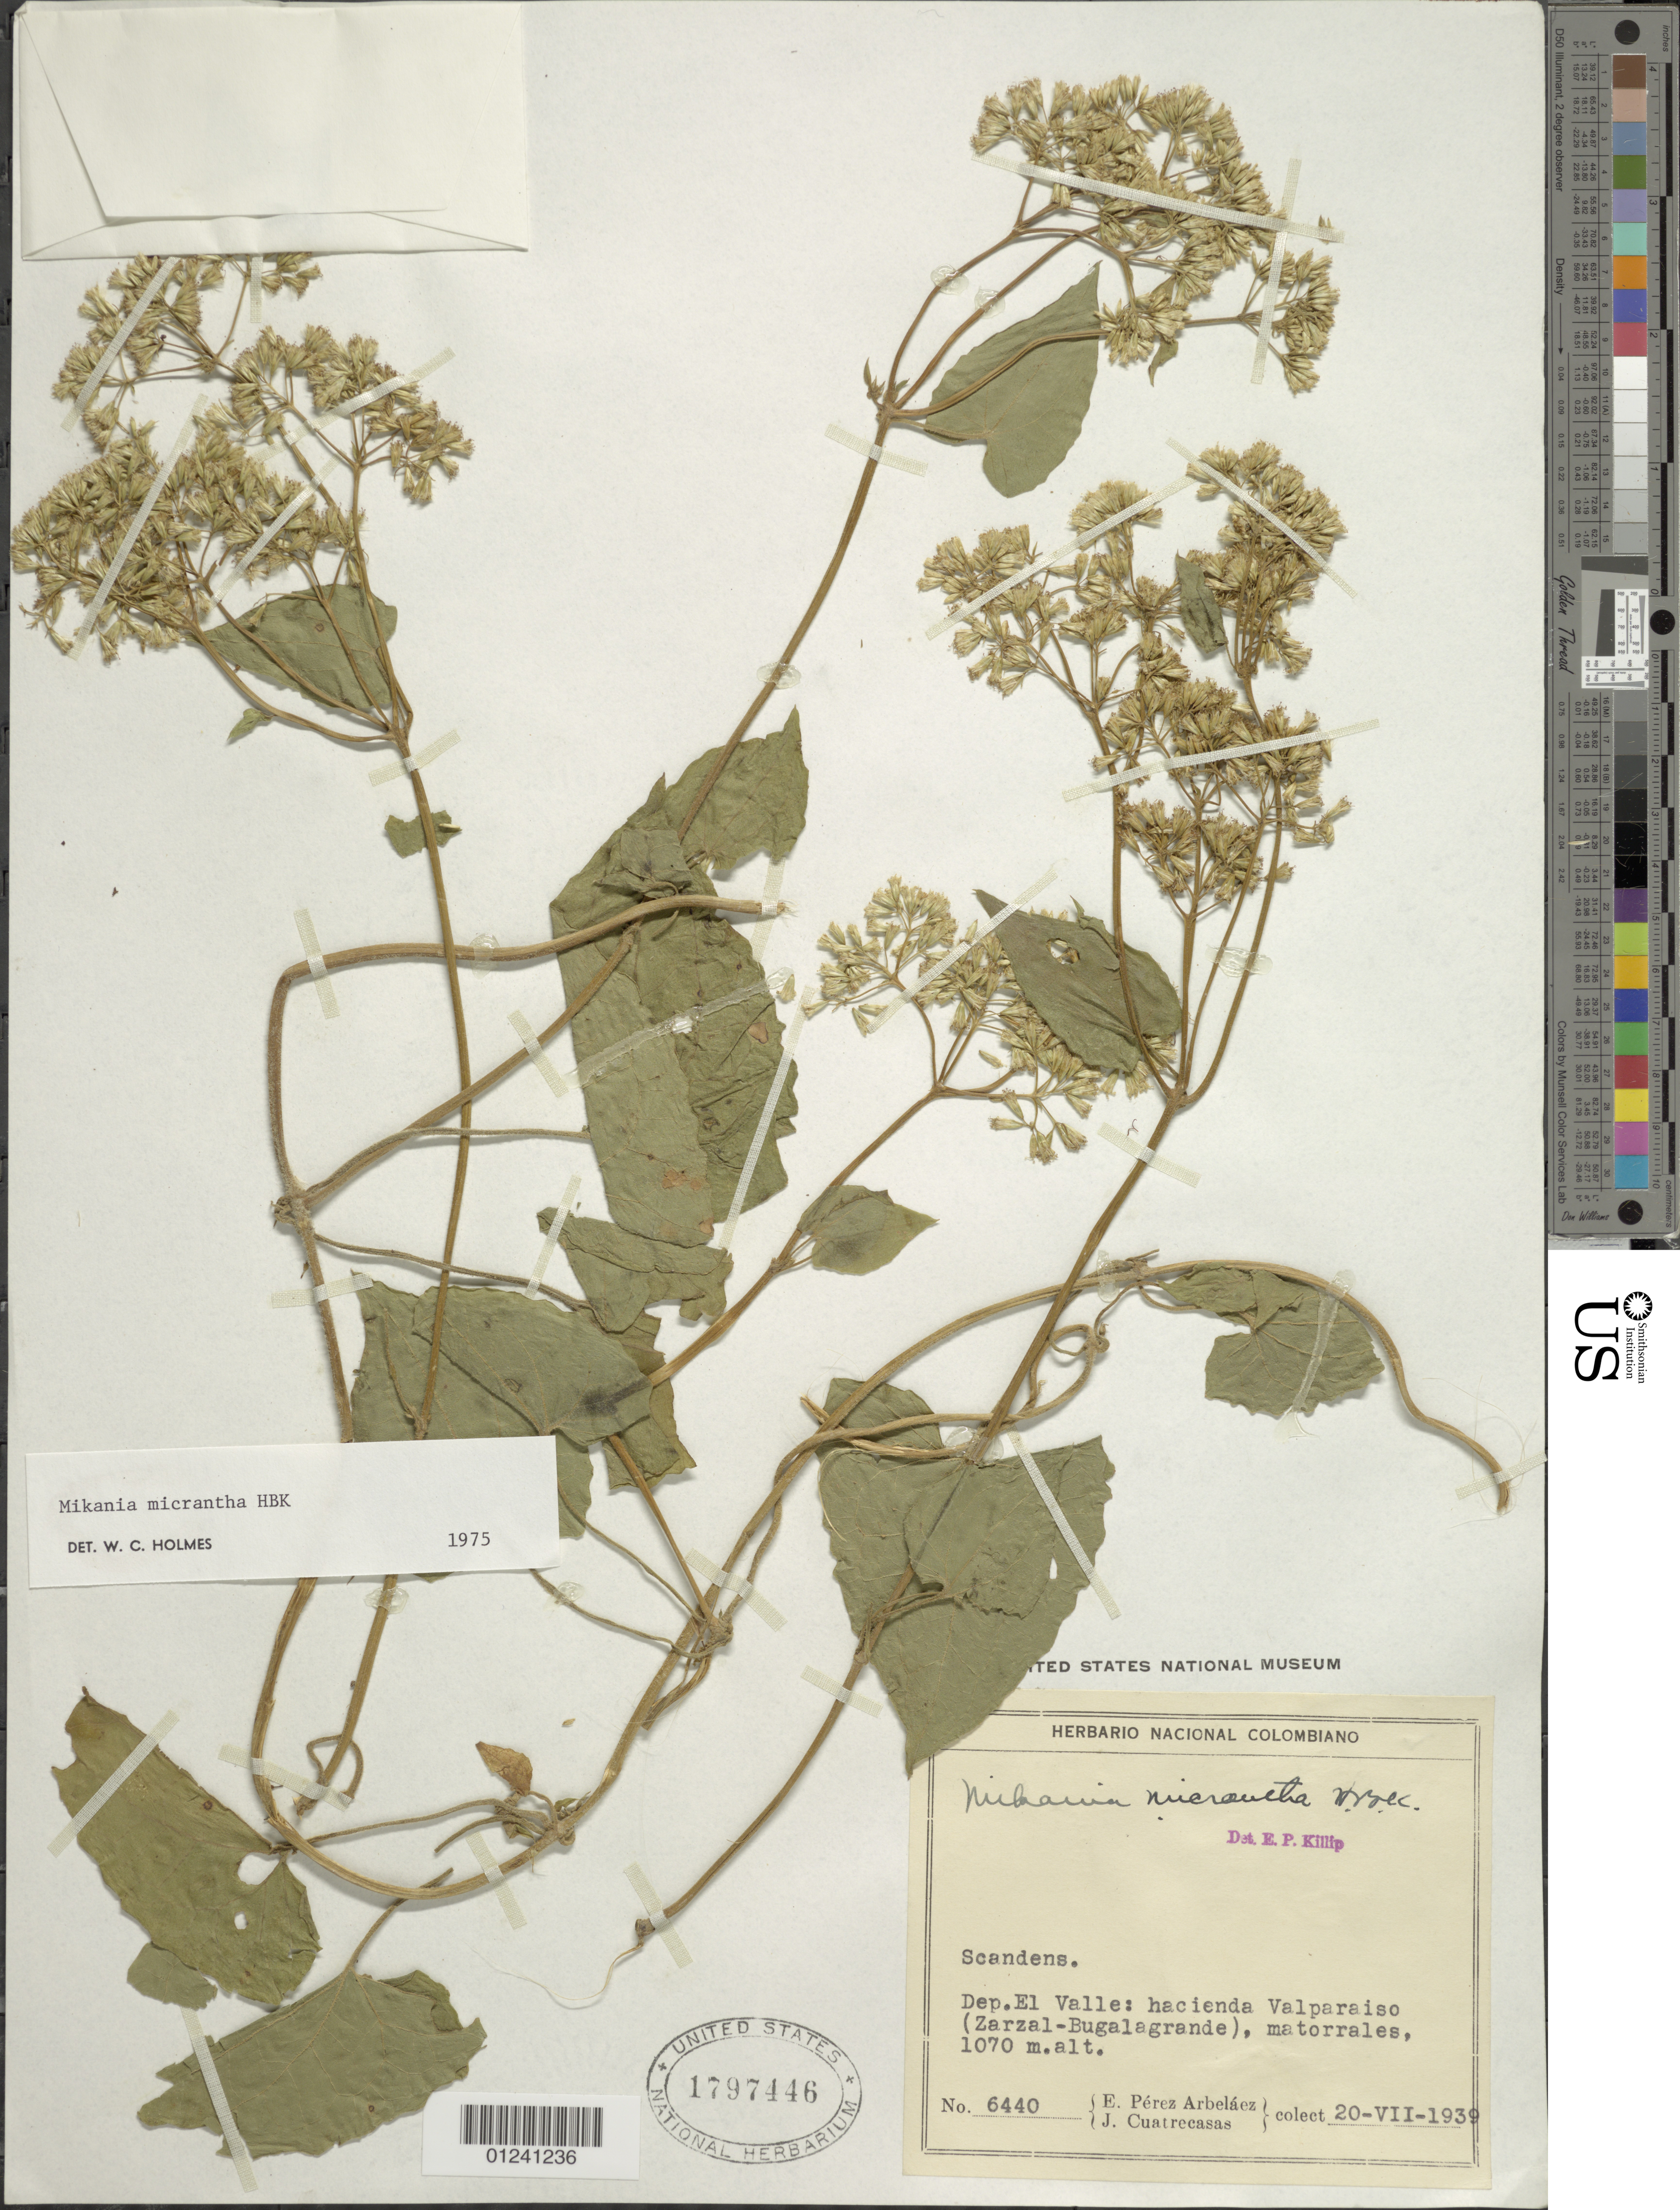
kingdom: Plantae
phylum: Tracheophyta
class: Magnoliopsida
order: Asterales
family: Asteraceae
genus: Mikania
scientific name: Mikania micrantha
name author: Kunth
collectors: E. Pérez Arbeláez & J. Cuatrecasas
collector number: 6440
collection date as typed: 20 Jul 1939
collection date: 1939-07-20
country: Colombia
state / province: Valle del Cauca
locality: Hacienda Valparaiso (Zarzal-Bugla Grande)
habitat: matorrales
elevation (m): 1070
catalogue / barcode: US 1797446